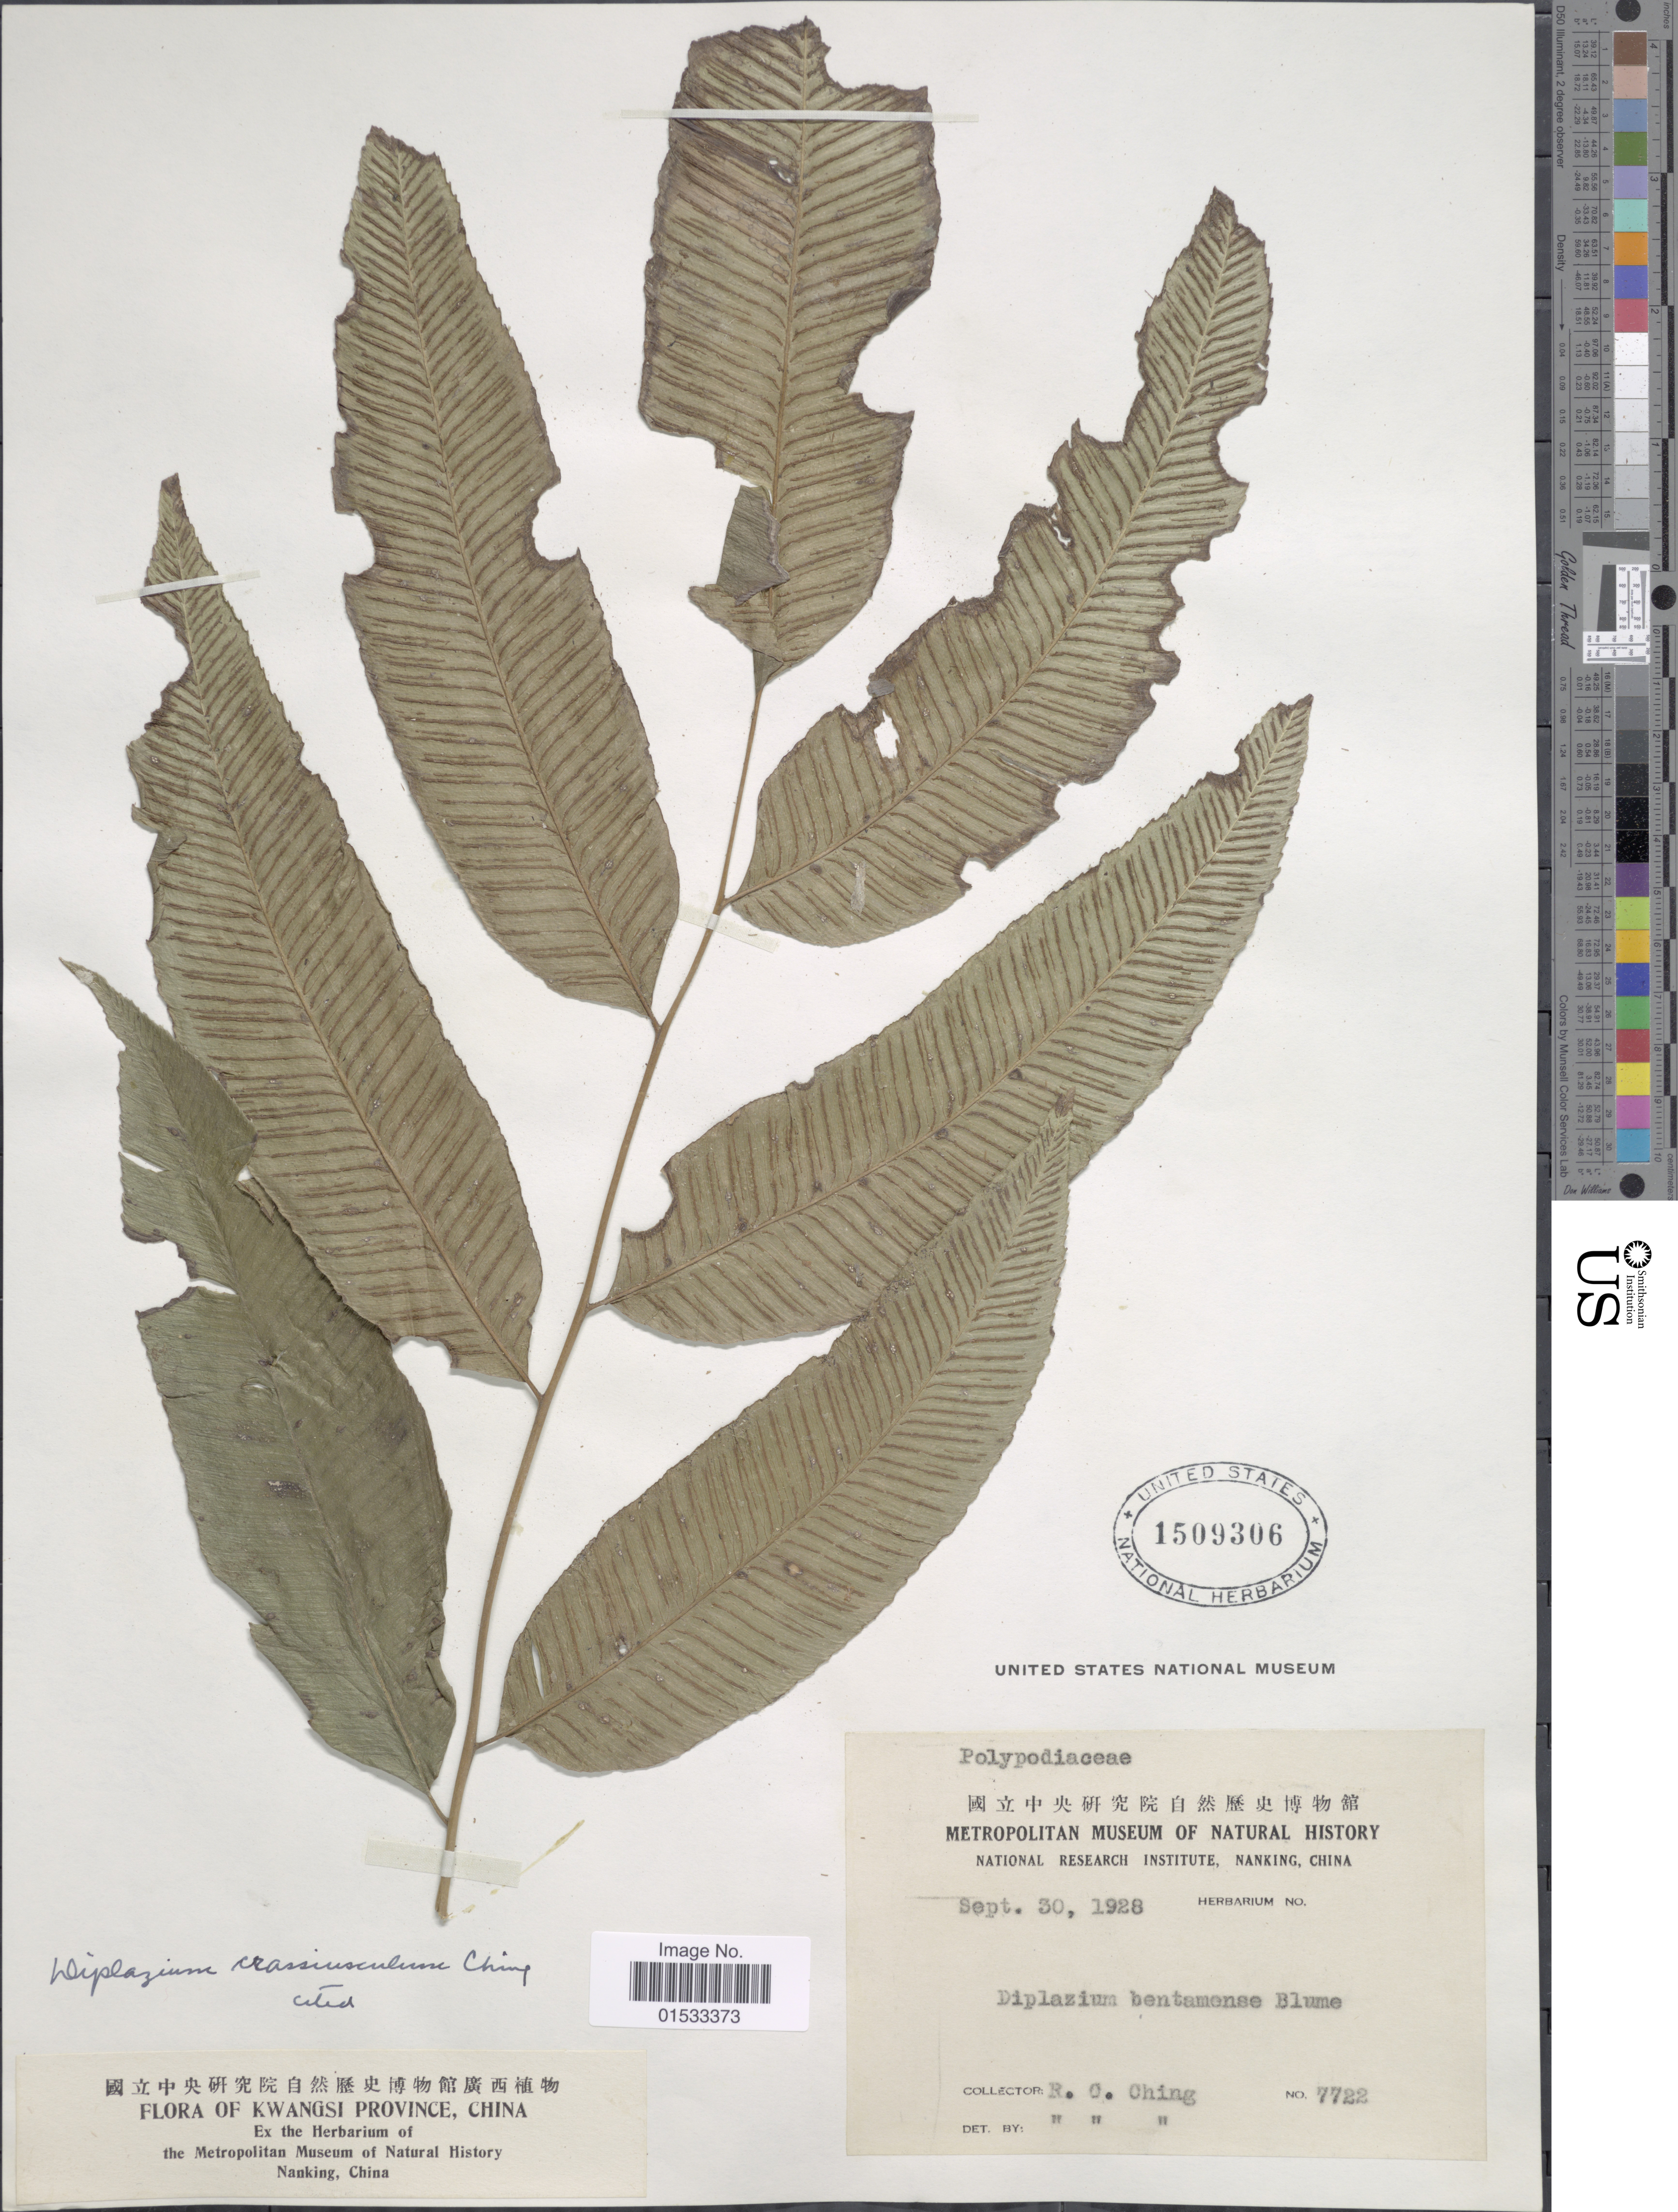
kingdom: Plantae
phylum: Tracheophyta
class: Polypodiopsida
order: Polypodiales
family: Athyriaceae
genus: Diplazium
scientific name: Diplazium crassiusculum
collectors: R. C. Ching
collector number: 7722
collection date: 1928-09-30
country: China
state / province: Guangxi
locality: Kwangsi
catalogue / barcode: US 1509306